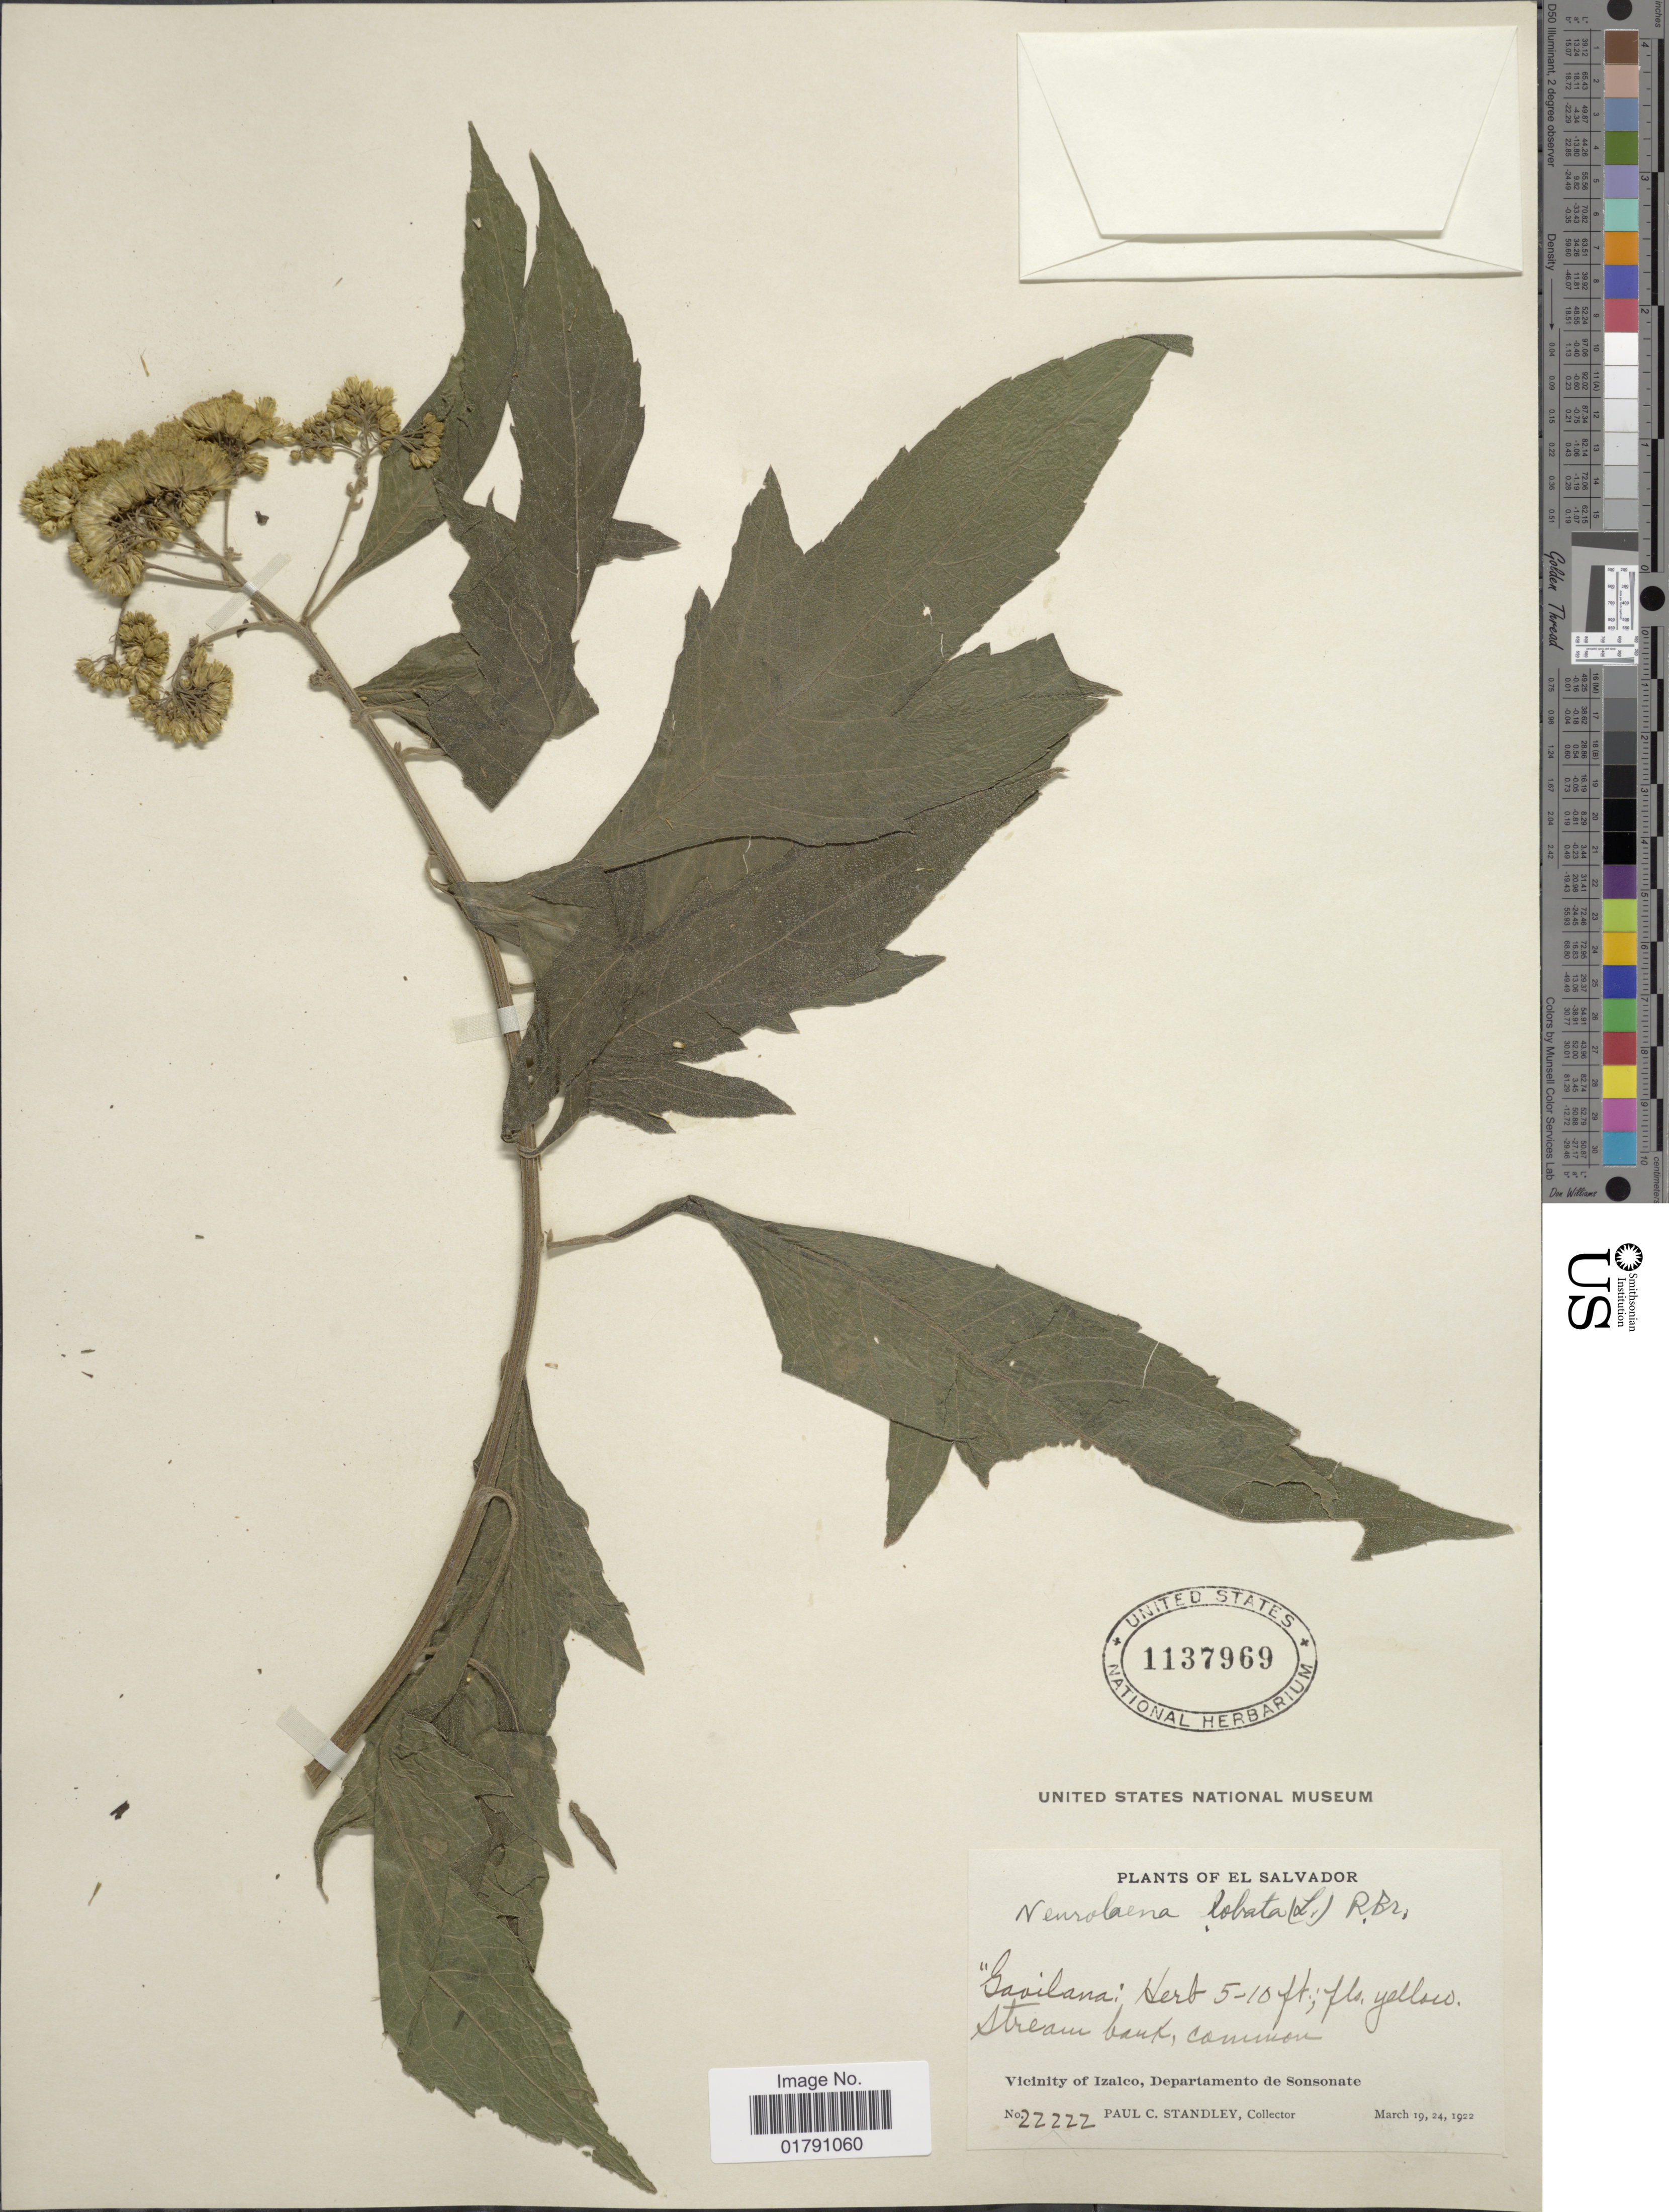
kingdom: Plantae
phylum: Tracheophyta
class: Magnoliopsida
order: Asterales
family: Asteraceae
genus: Neurolaena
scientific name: Neurolaena lobata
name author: (L.) R. Br. ex Cass.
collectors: P. C. Standley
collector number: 22222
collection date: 1922-03-19/1922-03-24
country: El Salvador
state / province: Sonsonate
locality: Vicinity of Izalco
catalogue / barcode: US 1137969